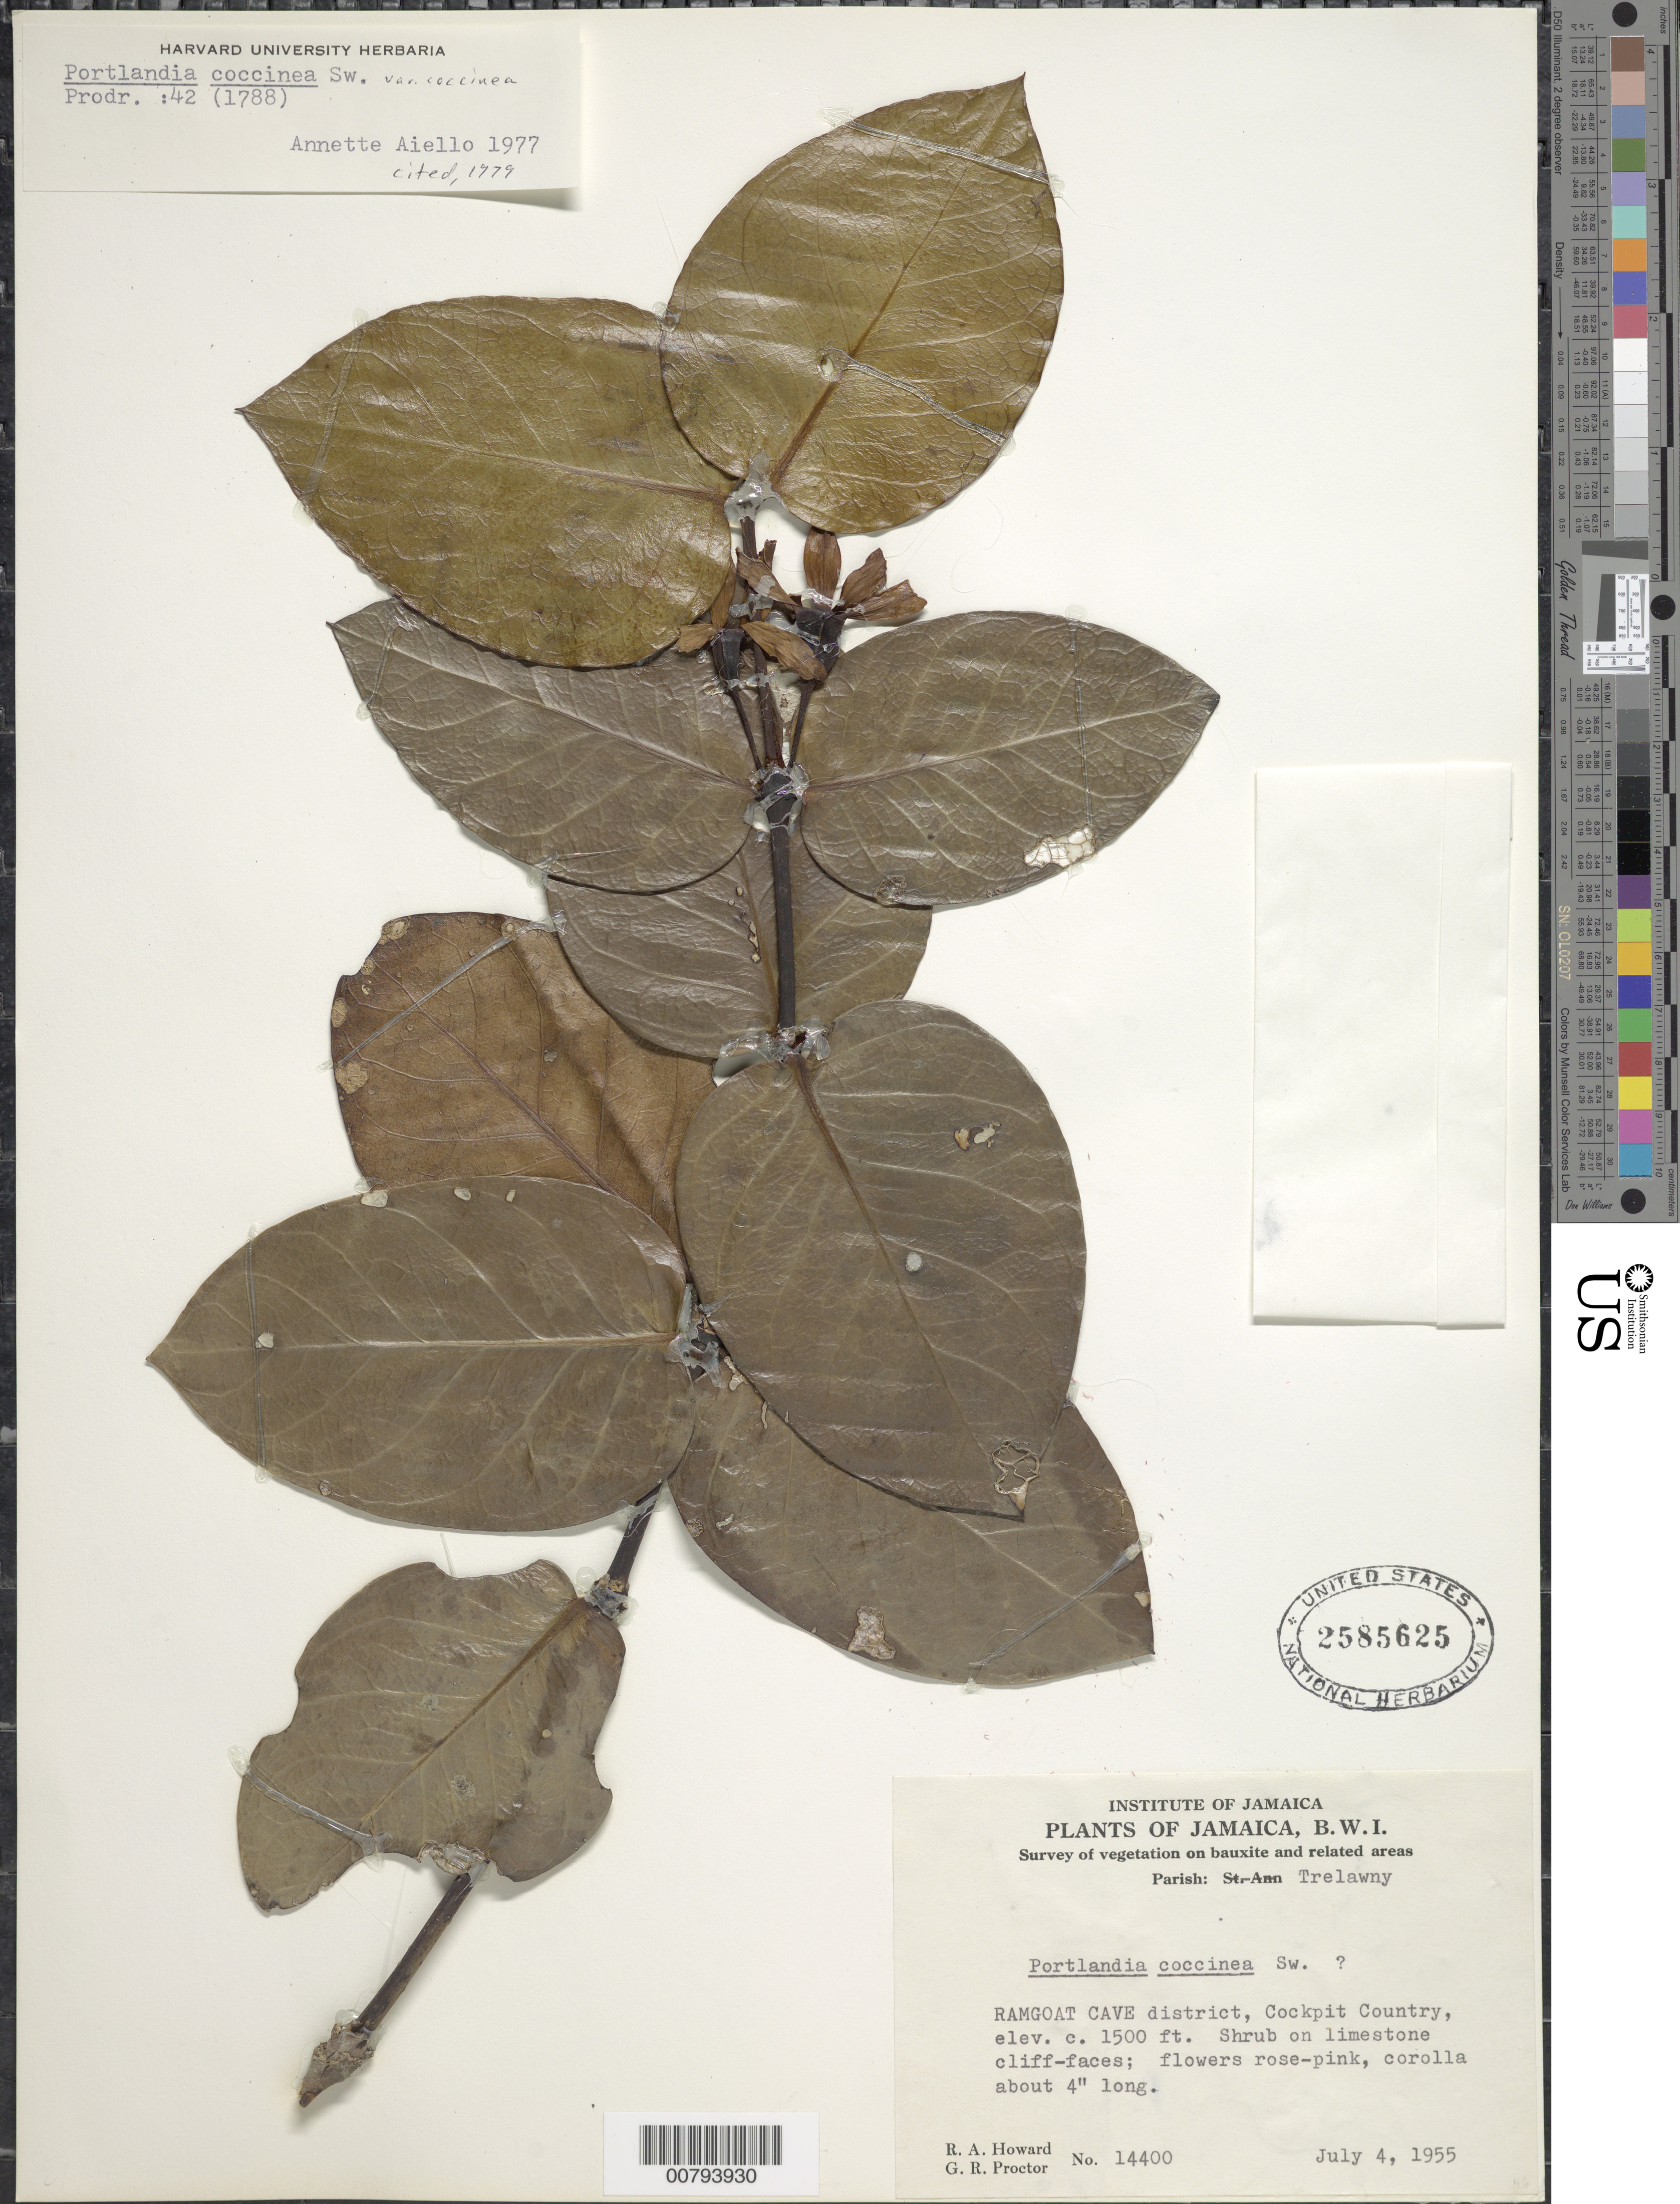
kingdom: Plantae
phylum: Tracheophyta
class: Magnoliopsida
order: Gentianales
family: Rubiaceae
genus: Portlandia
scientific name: Portlandia coccinea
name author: Sw.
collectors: R. A. Howard & G. R. Proctor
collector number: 14400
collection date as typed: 04 Jul 1955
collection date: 1955-07-04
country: Jamaica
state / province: Trelawny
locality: Ramgoat Cave district, Cockpit Country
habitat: Limestone cliff faces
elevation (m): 457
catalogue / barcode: US 2585625